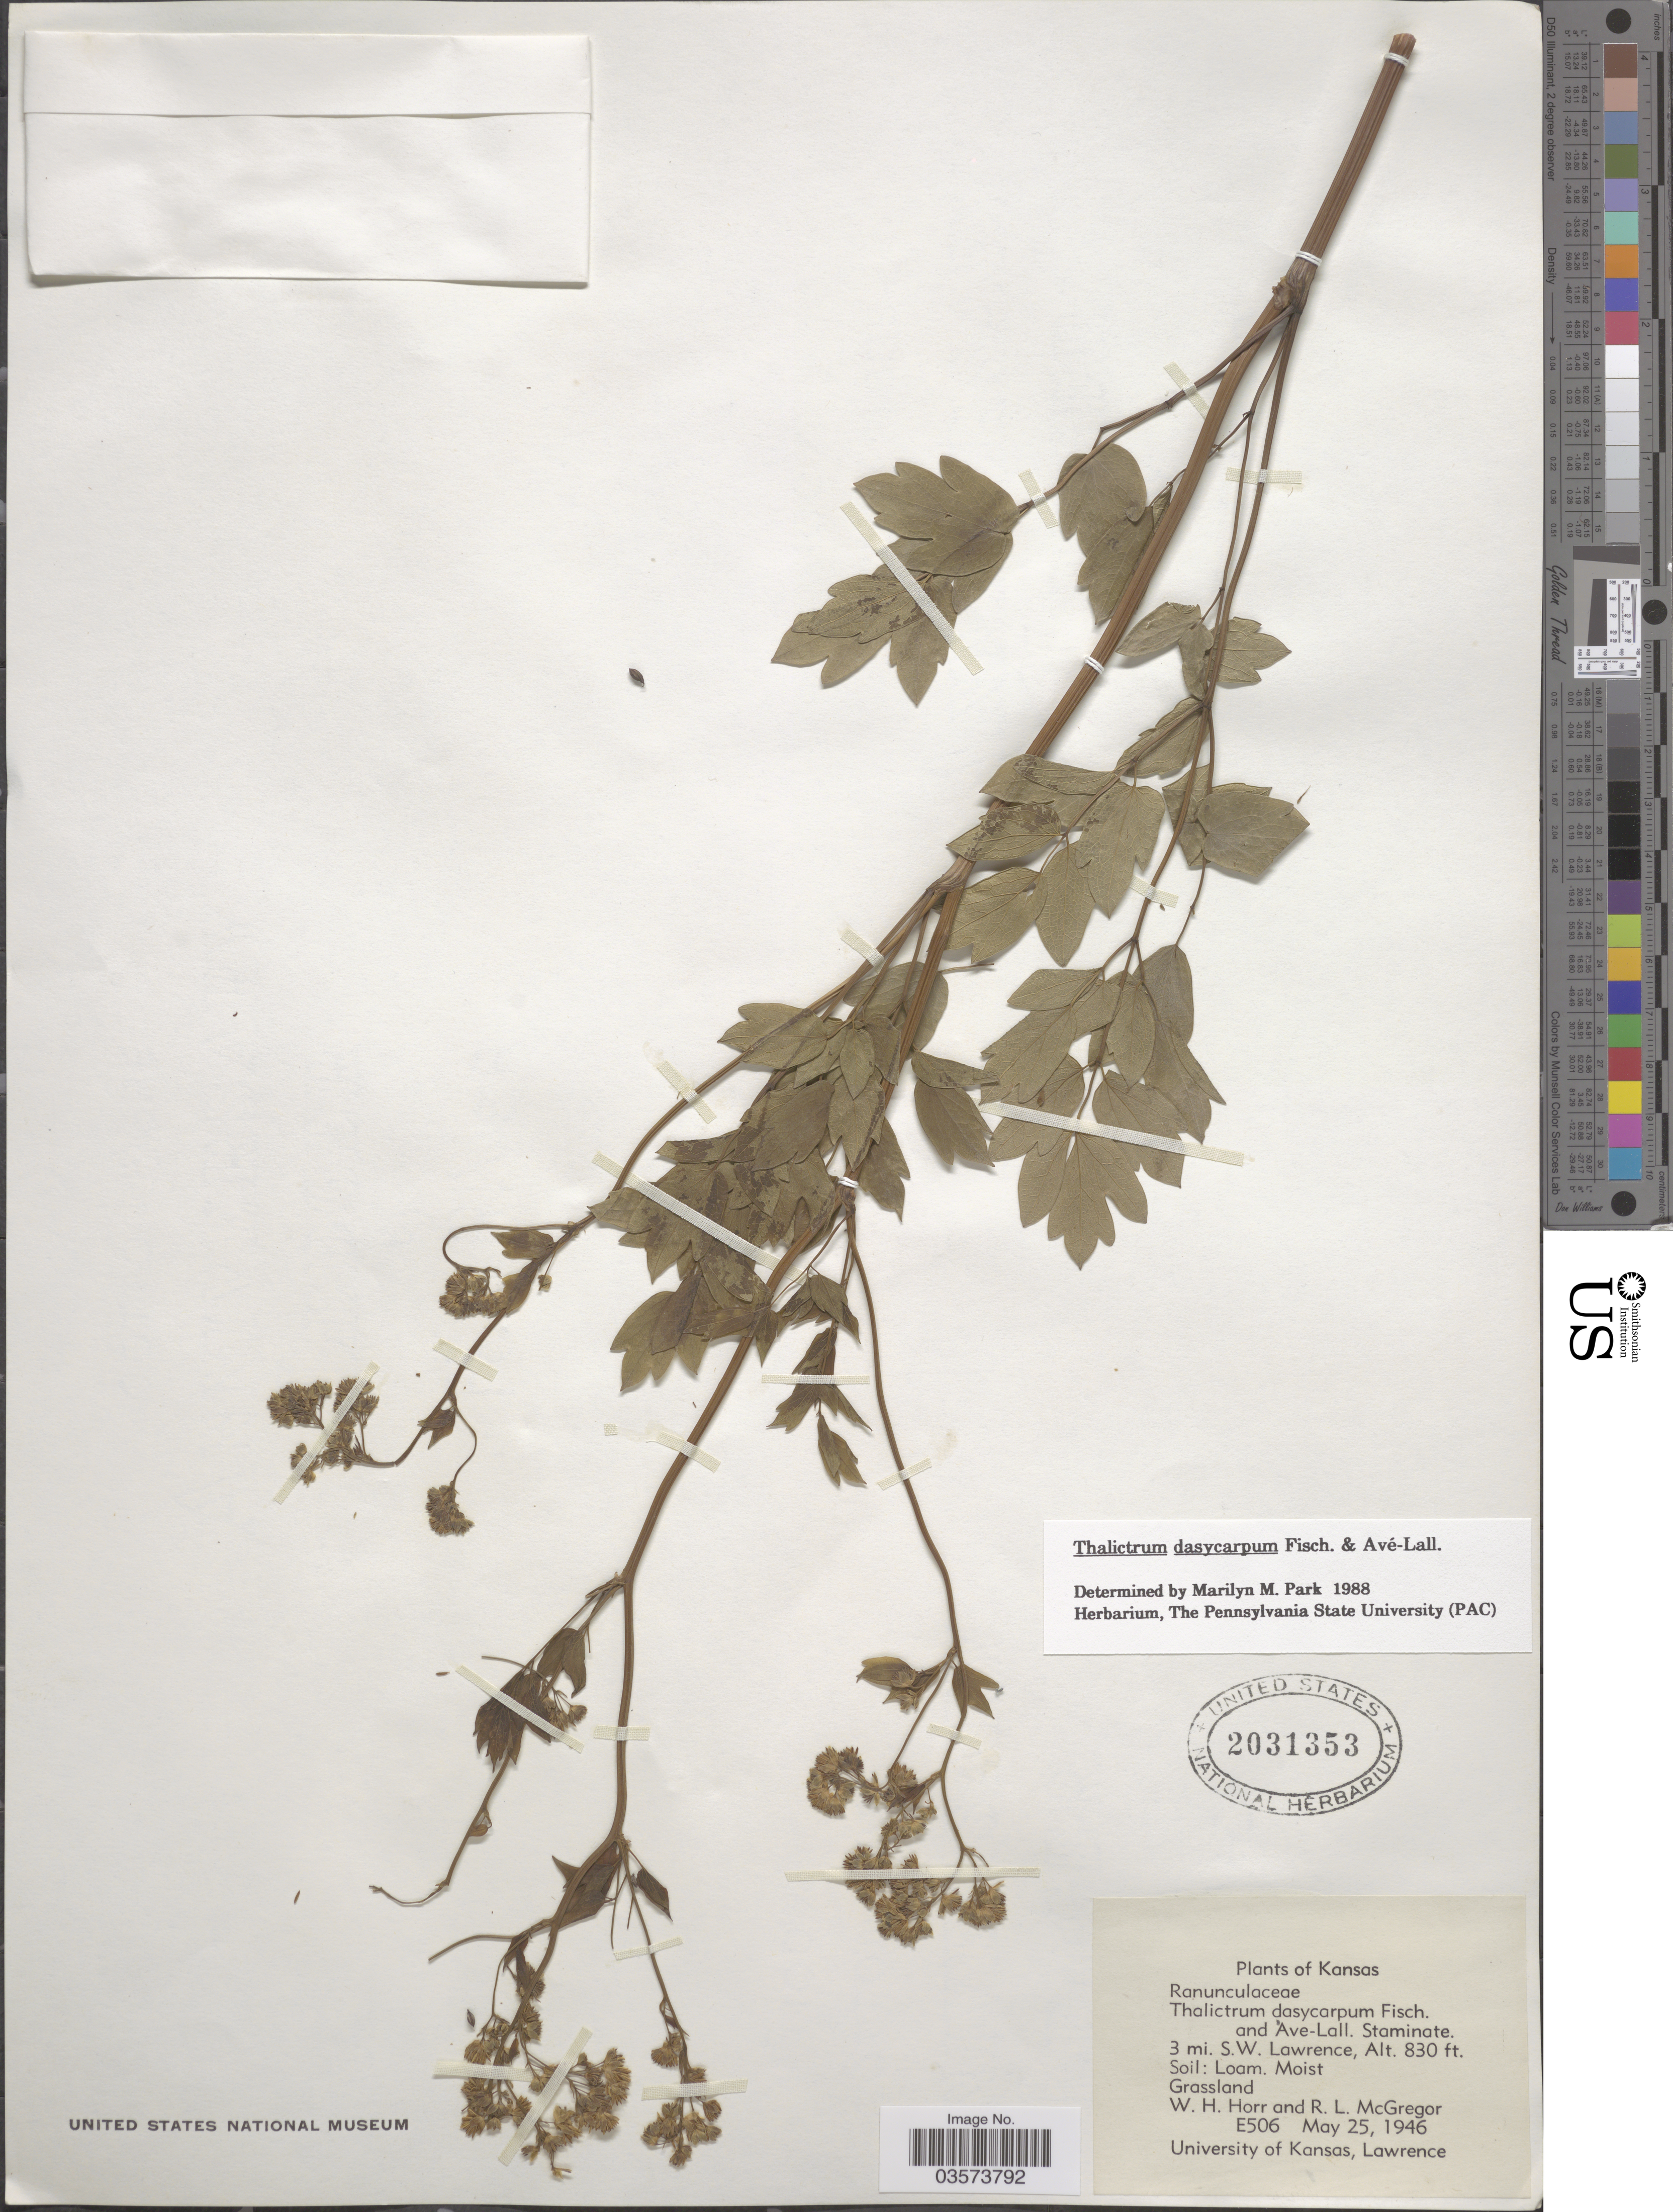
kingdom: Plantae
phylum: Tracheophyta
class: Magnoliopsida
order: Ranunculales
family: Ranunculaceae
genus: Thalictrum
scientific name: Thalictrum dasycarpum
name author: Fisch. & Avé-Lall.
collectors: W. H. Horr & R. McGregor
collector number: E506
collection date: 1946-05-25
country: United States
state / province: Kansas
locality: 3 mi. S.W. Lawrence.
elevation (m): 253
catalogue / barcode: US 2031353